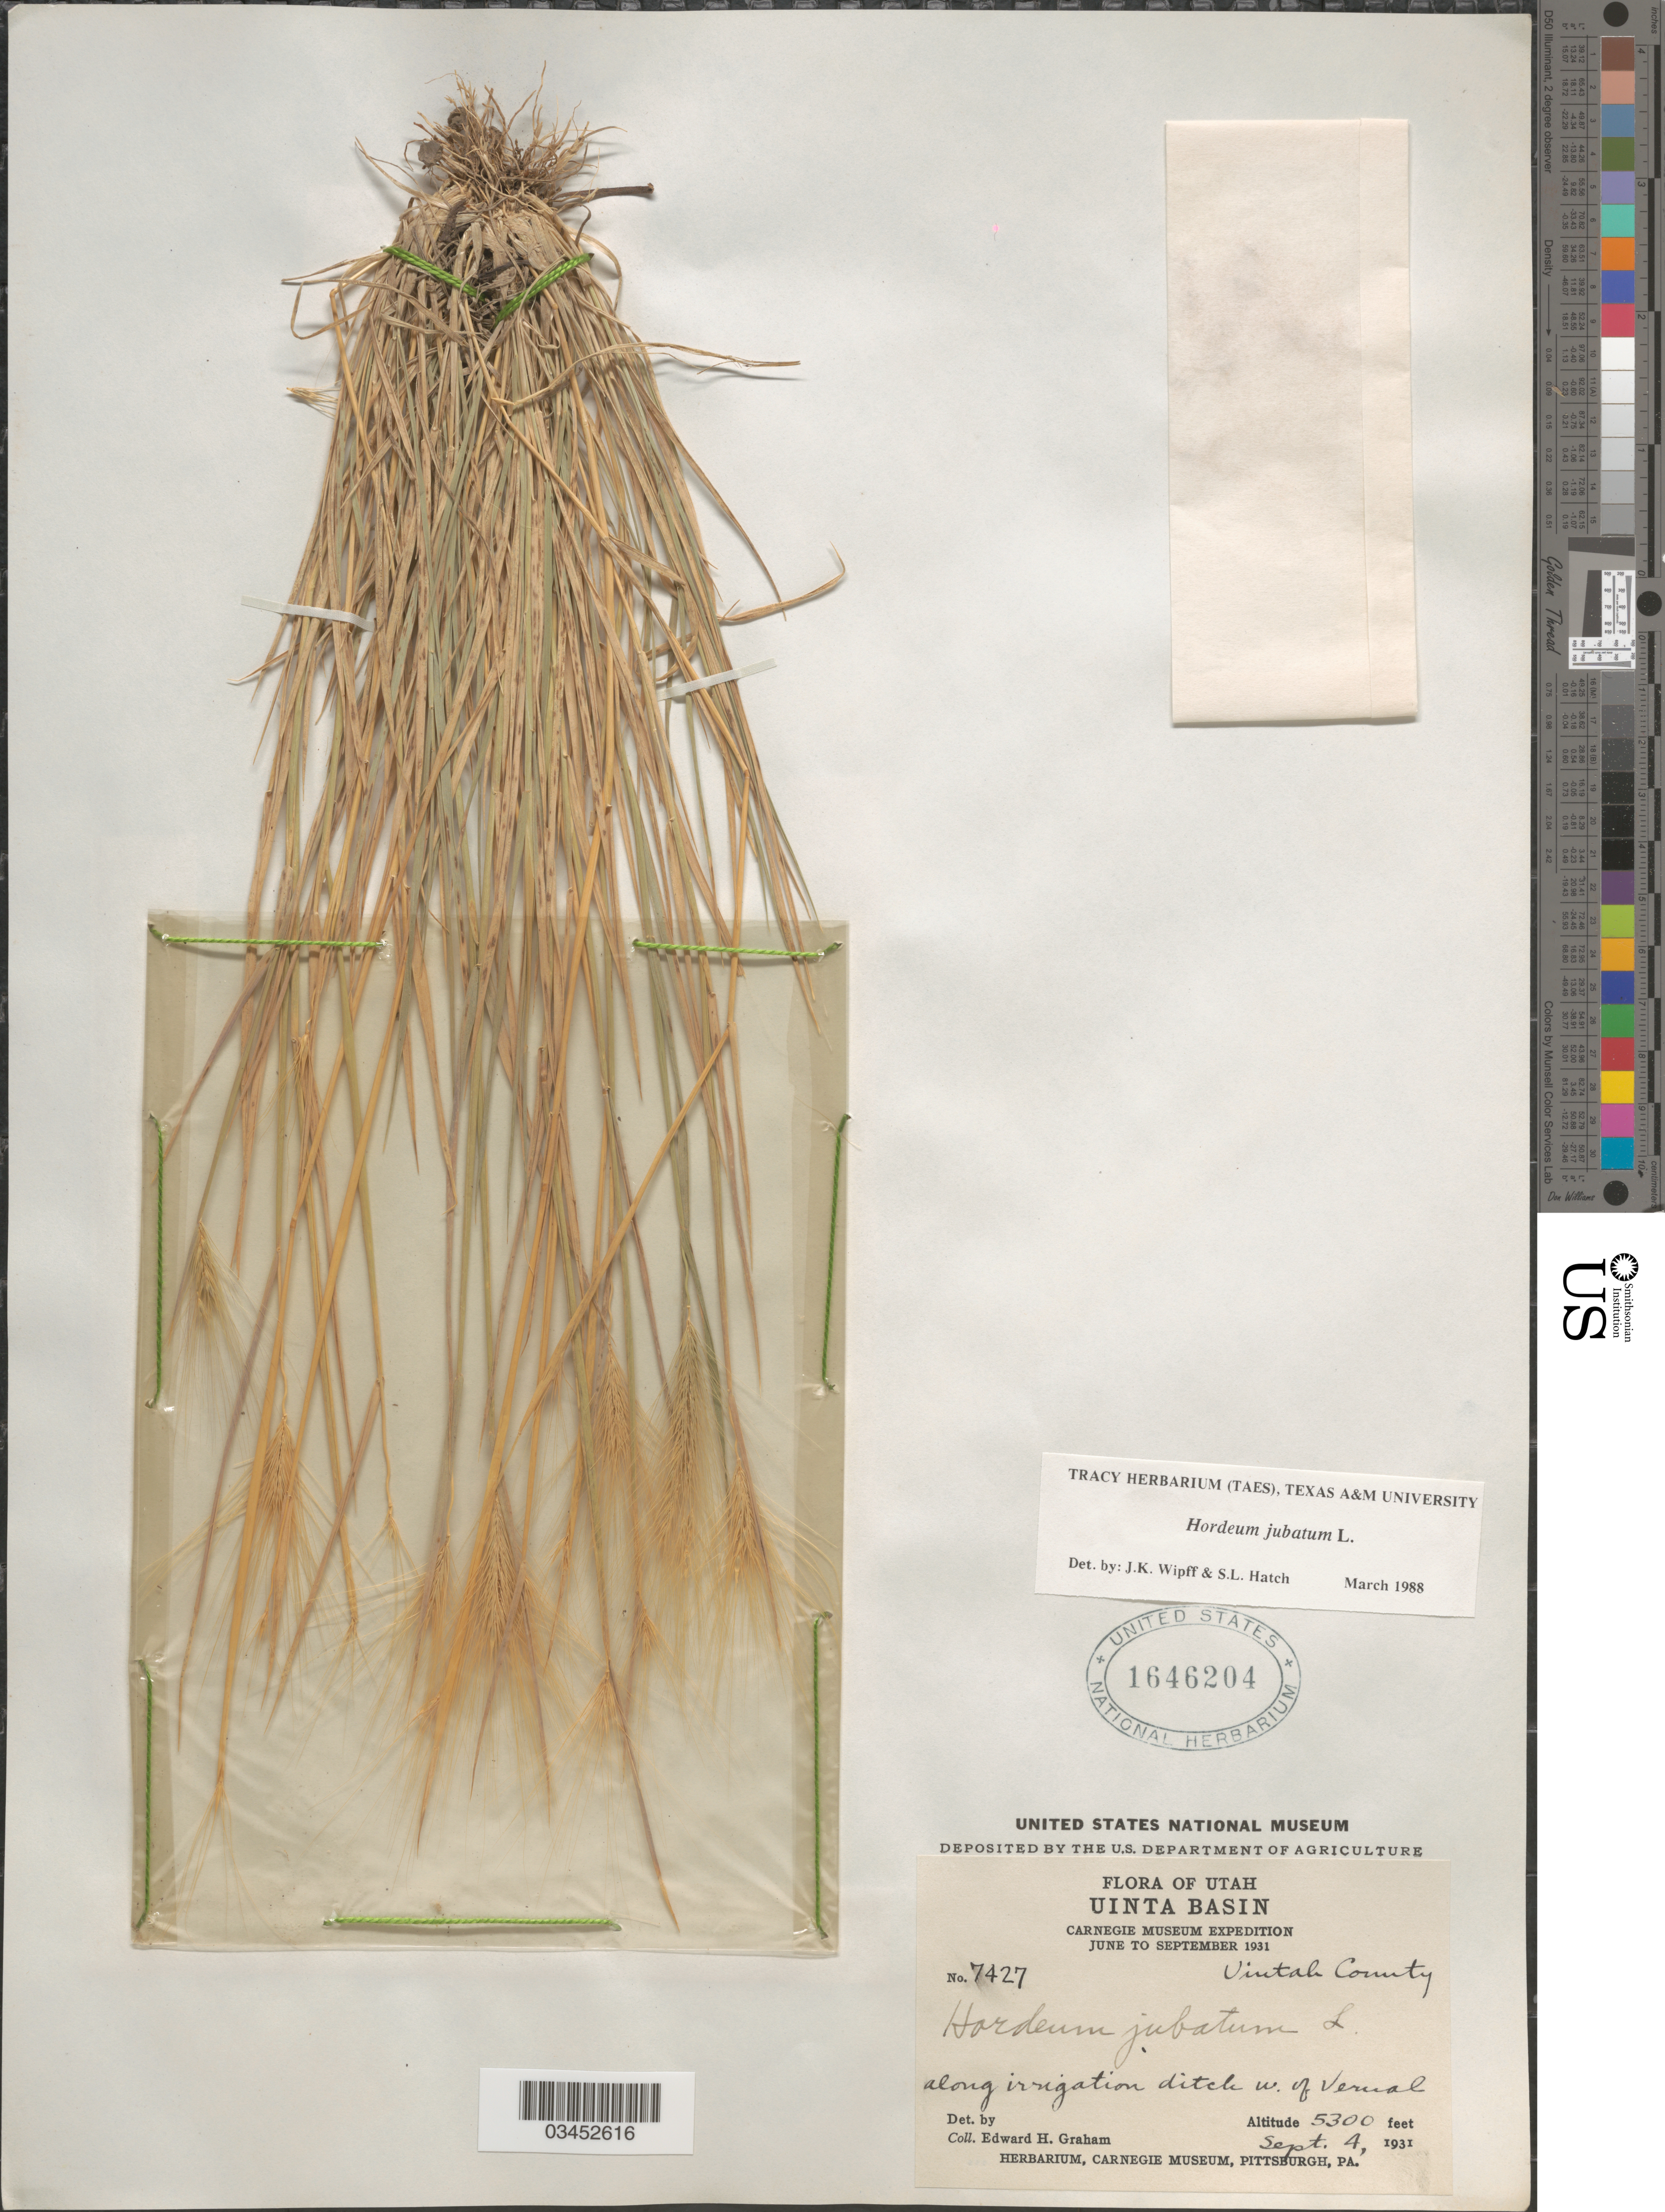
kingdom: Plantae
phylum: Tracheophyta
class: Liliopsida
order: Poales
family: Poaceae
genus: Hordeum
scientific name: Hordeum jubatum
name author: L.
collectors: E. H. Graham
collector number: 7427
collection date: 1931-09-04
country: United States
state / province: Utah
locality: Uinta Basin. Carnegie Museum Expedition June to September 1931. Uintah County. Along irrigation ditch w. of Vernal.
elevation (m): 1615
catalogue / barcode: US 1646204